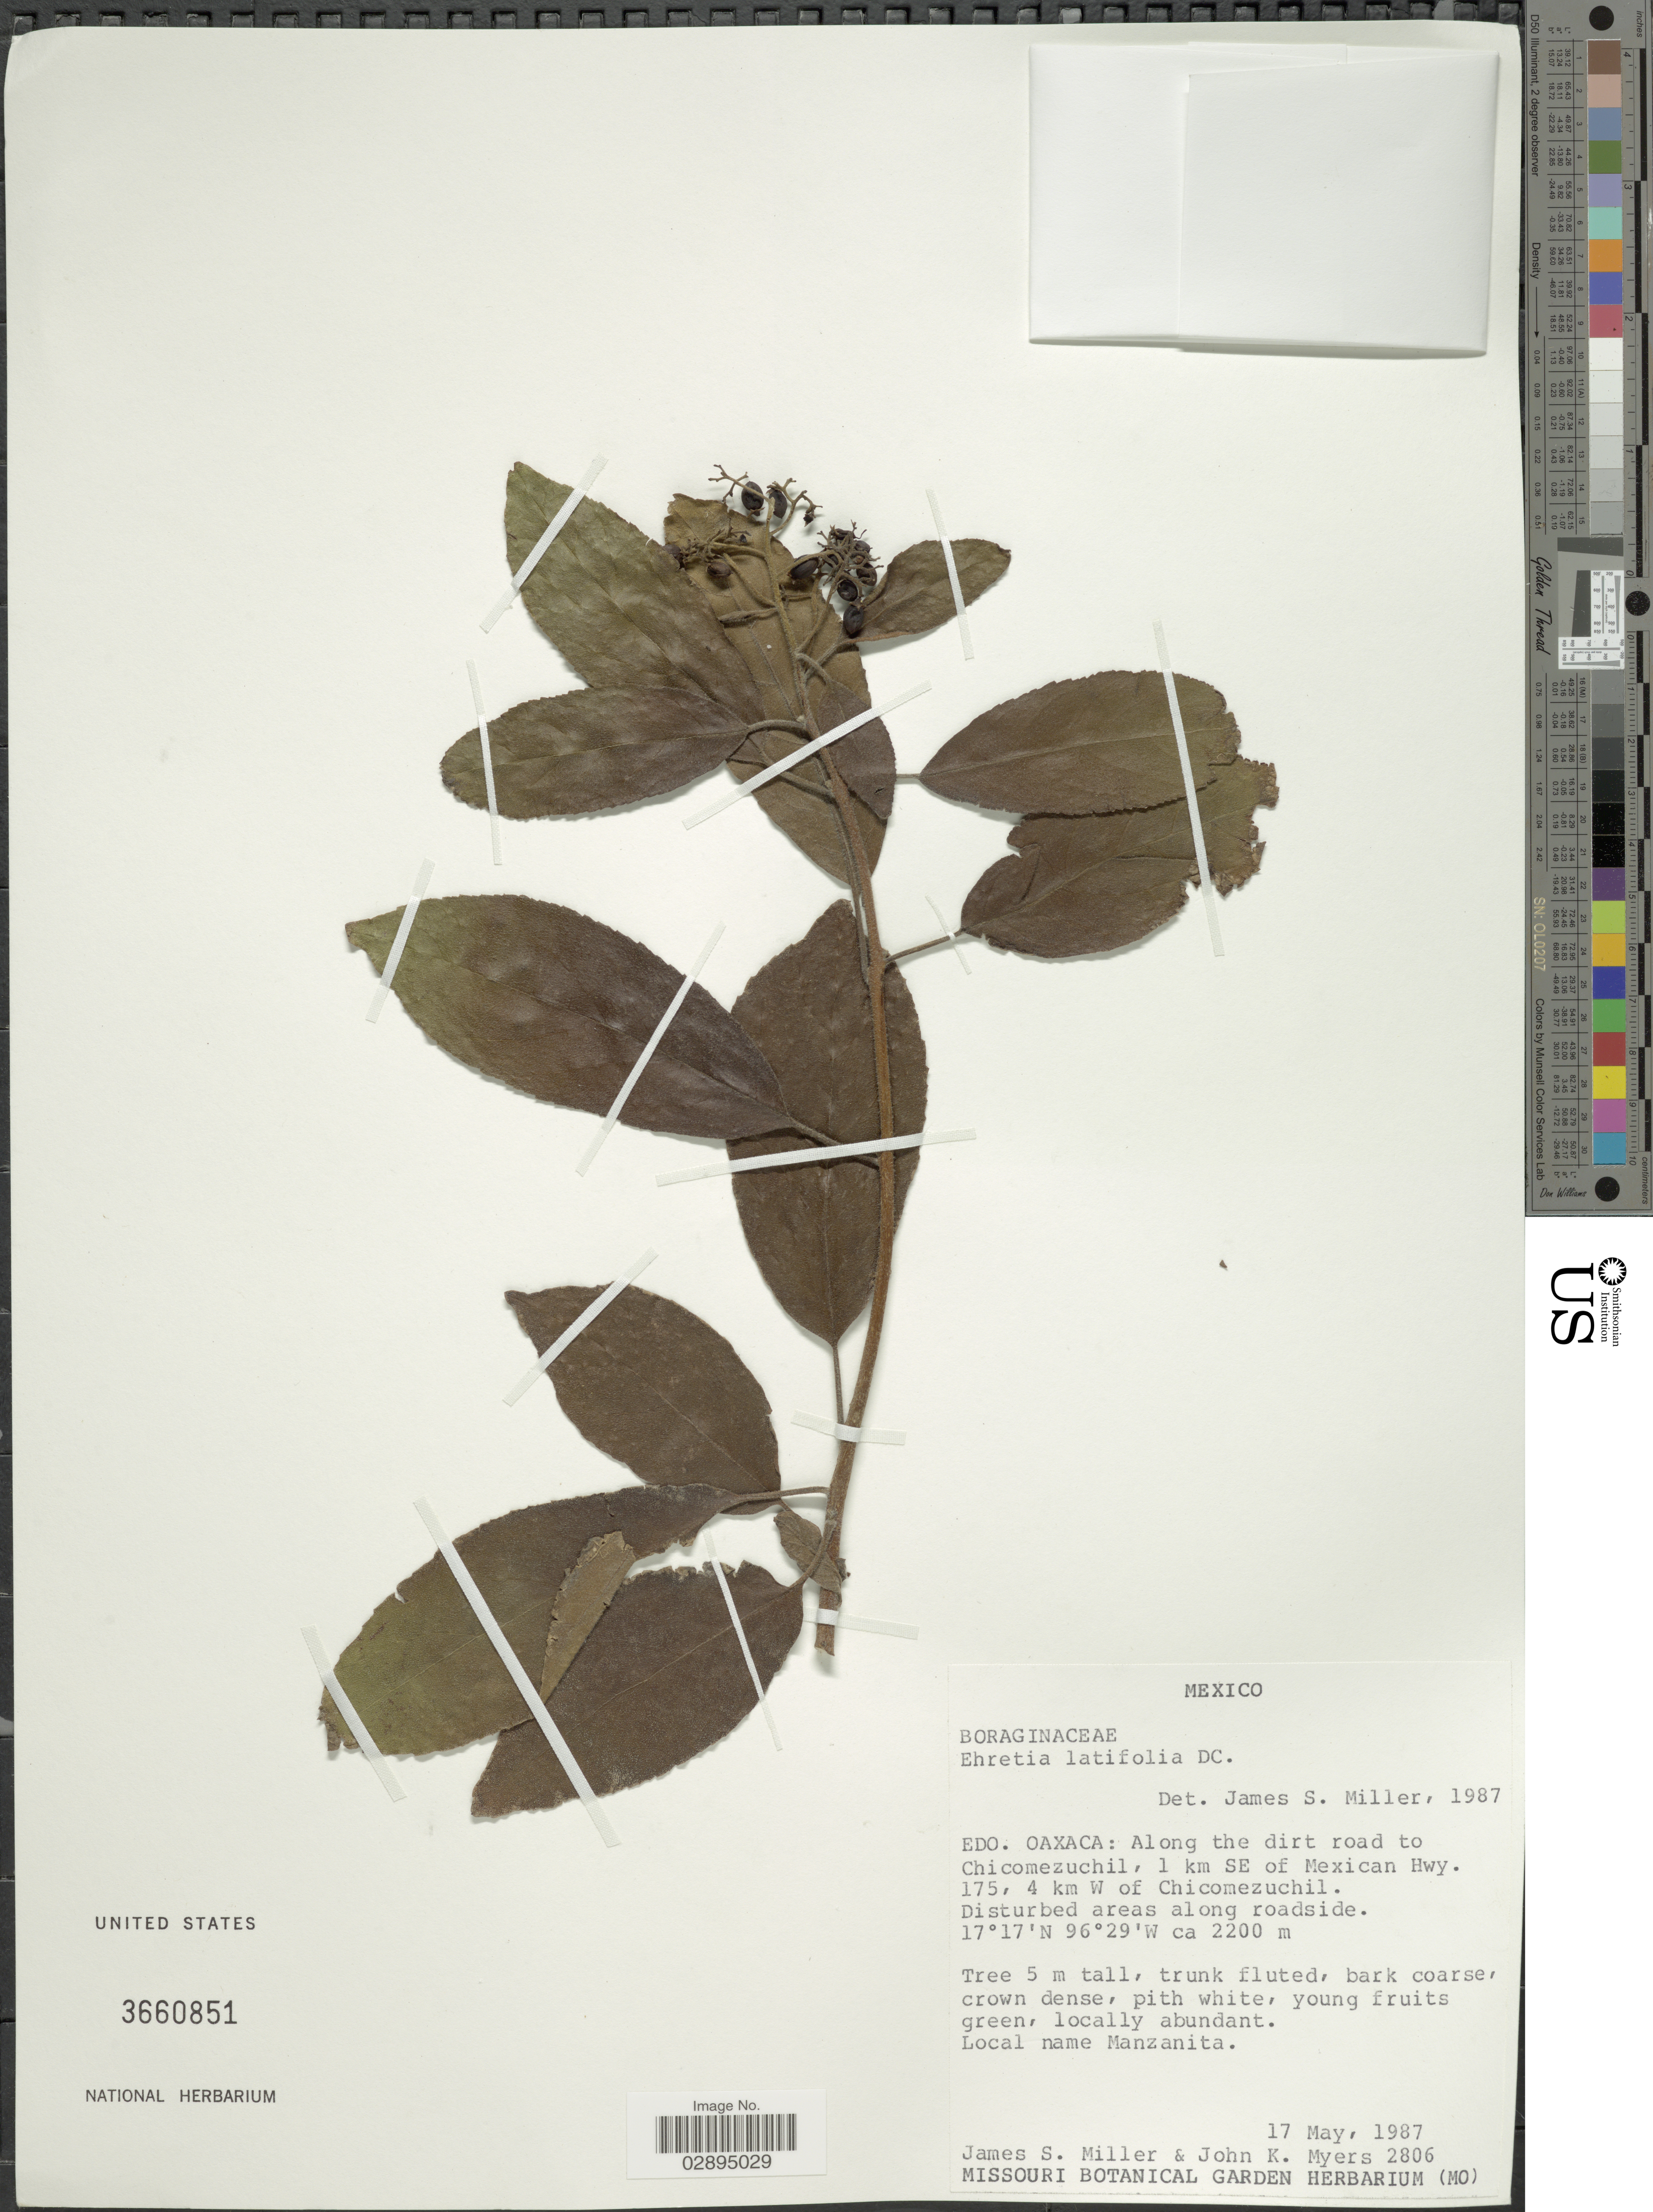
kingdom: Plantae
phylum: Tracheophyta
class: Magnoliopsida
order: Boraginales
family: Ehretiaceae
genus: Ehretia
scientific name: Ehretia latifolia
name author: DC.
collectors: J. S. Miller & J. Myers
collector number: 2806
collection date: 1987-05-17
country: Mexico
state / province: Oaxaca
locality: Edo. Oaxaca: Along the dirt road to Chicomezuchil, 1 km SE of Mexican Hwy.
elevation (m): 2200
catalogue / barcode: US 3660851